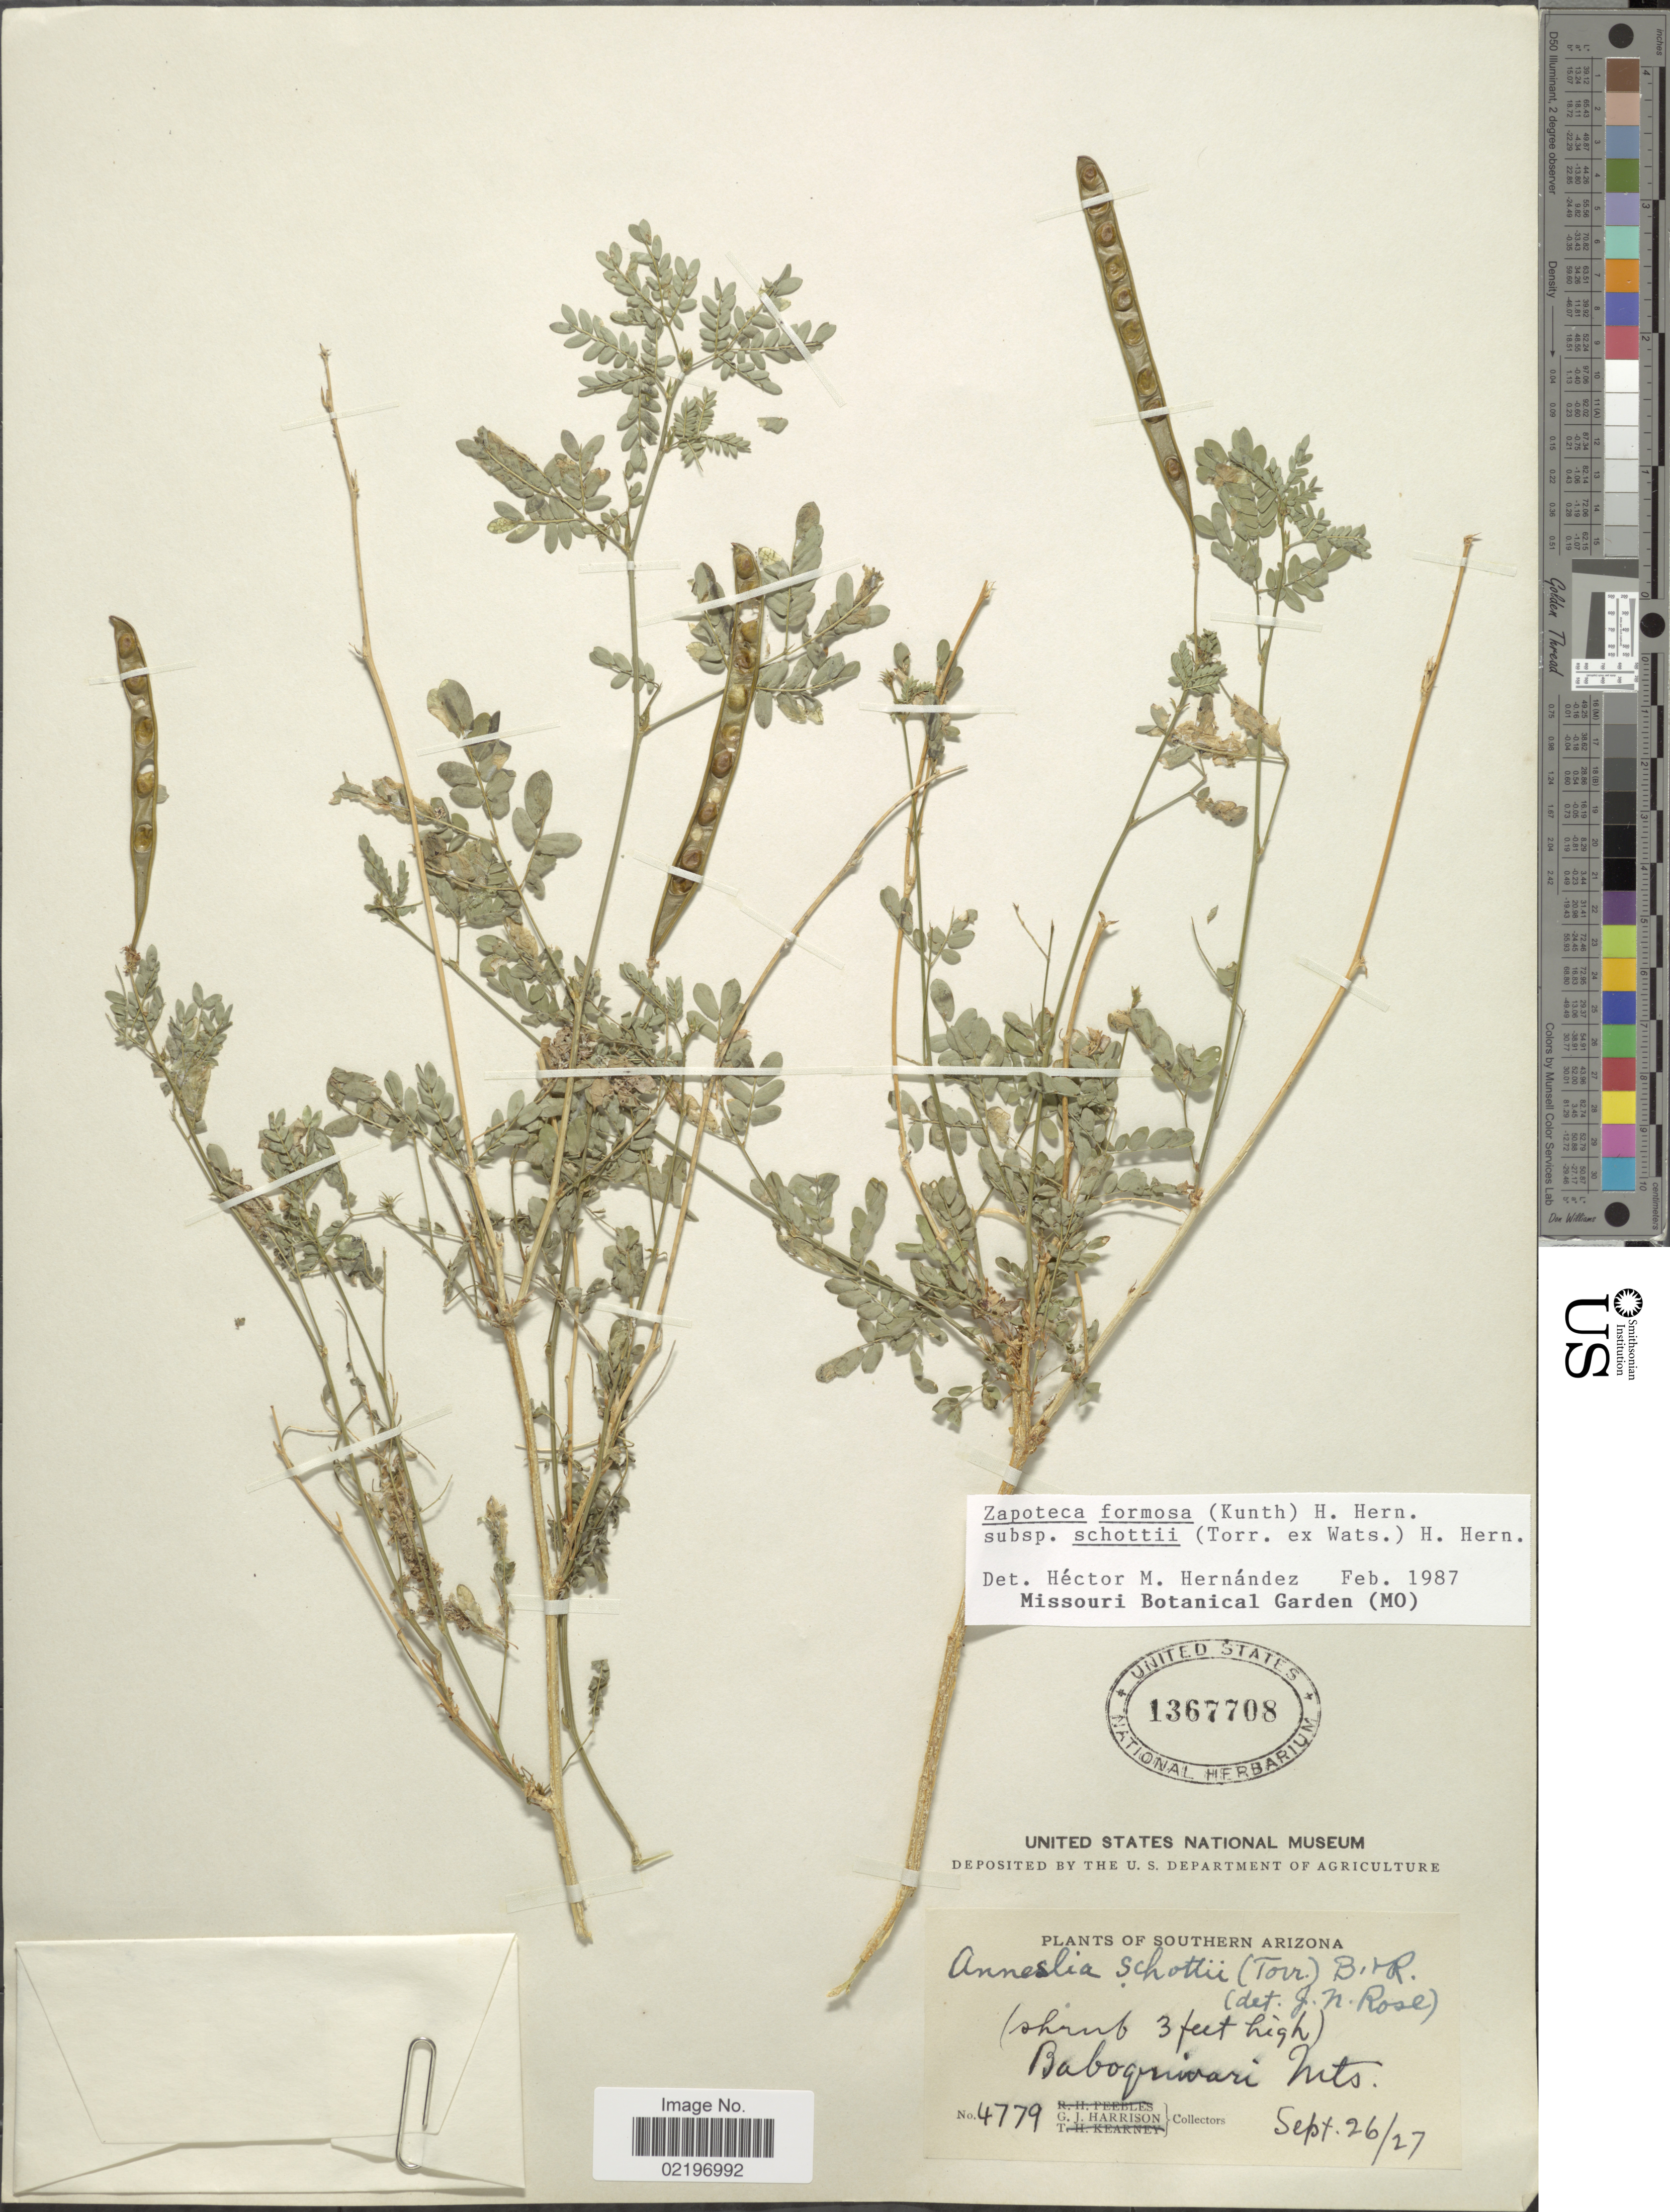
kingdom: Plantae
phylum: Tracheophyta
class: Magnoliopsida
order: Fabales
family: Fabaceae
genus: Zapoteca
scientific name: Zapoteca formosa subsp. schottii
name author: (Torr. ex S. Watson) H.M. Hern.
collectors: G. J. Harrison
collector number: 4779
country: United States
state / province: Arizona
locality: Southern Arizona. Baboquivari Mts.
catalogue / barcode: US 1367708